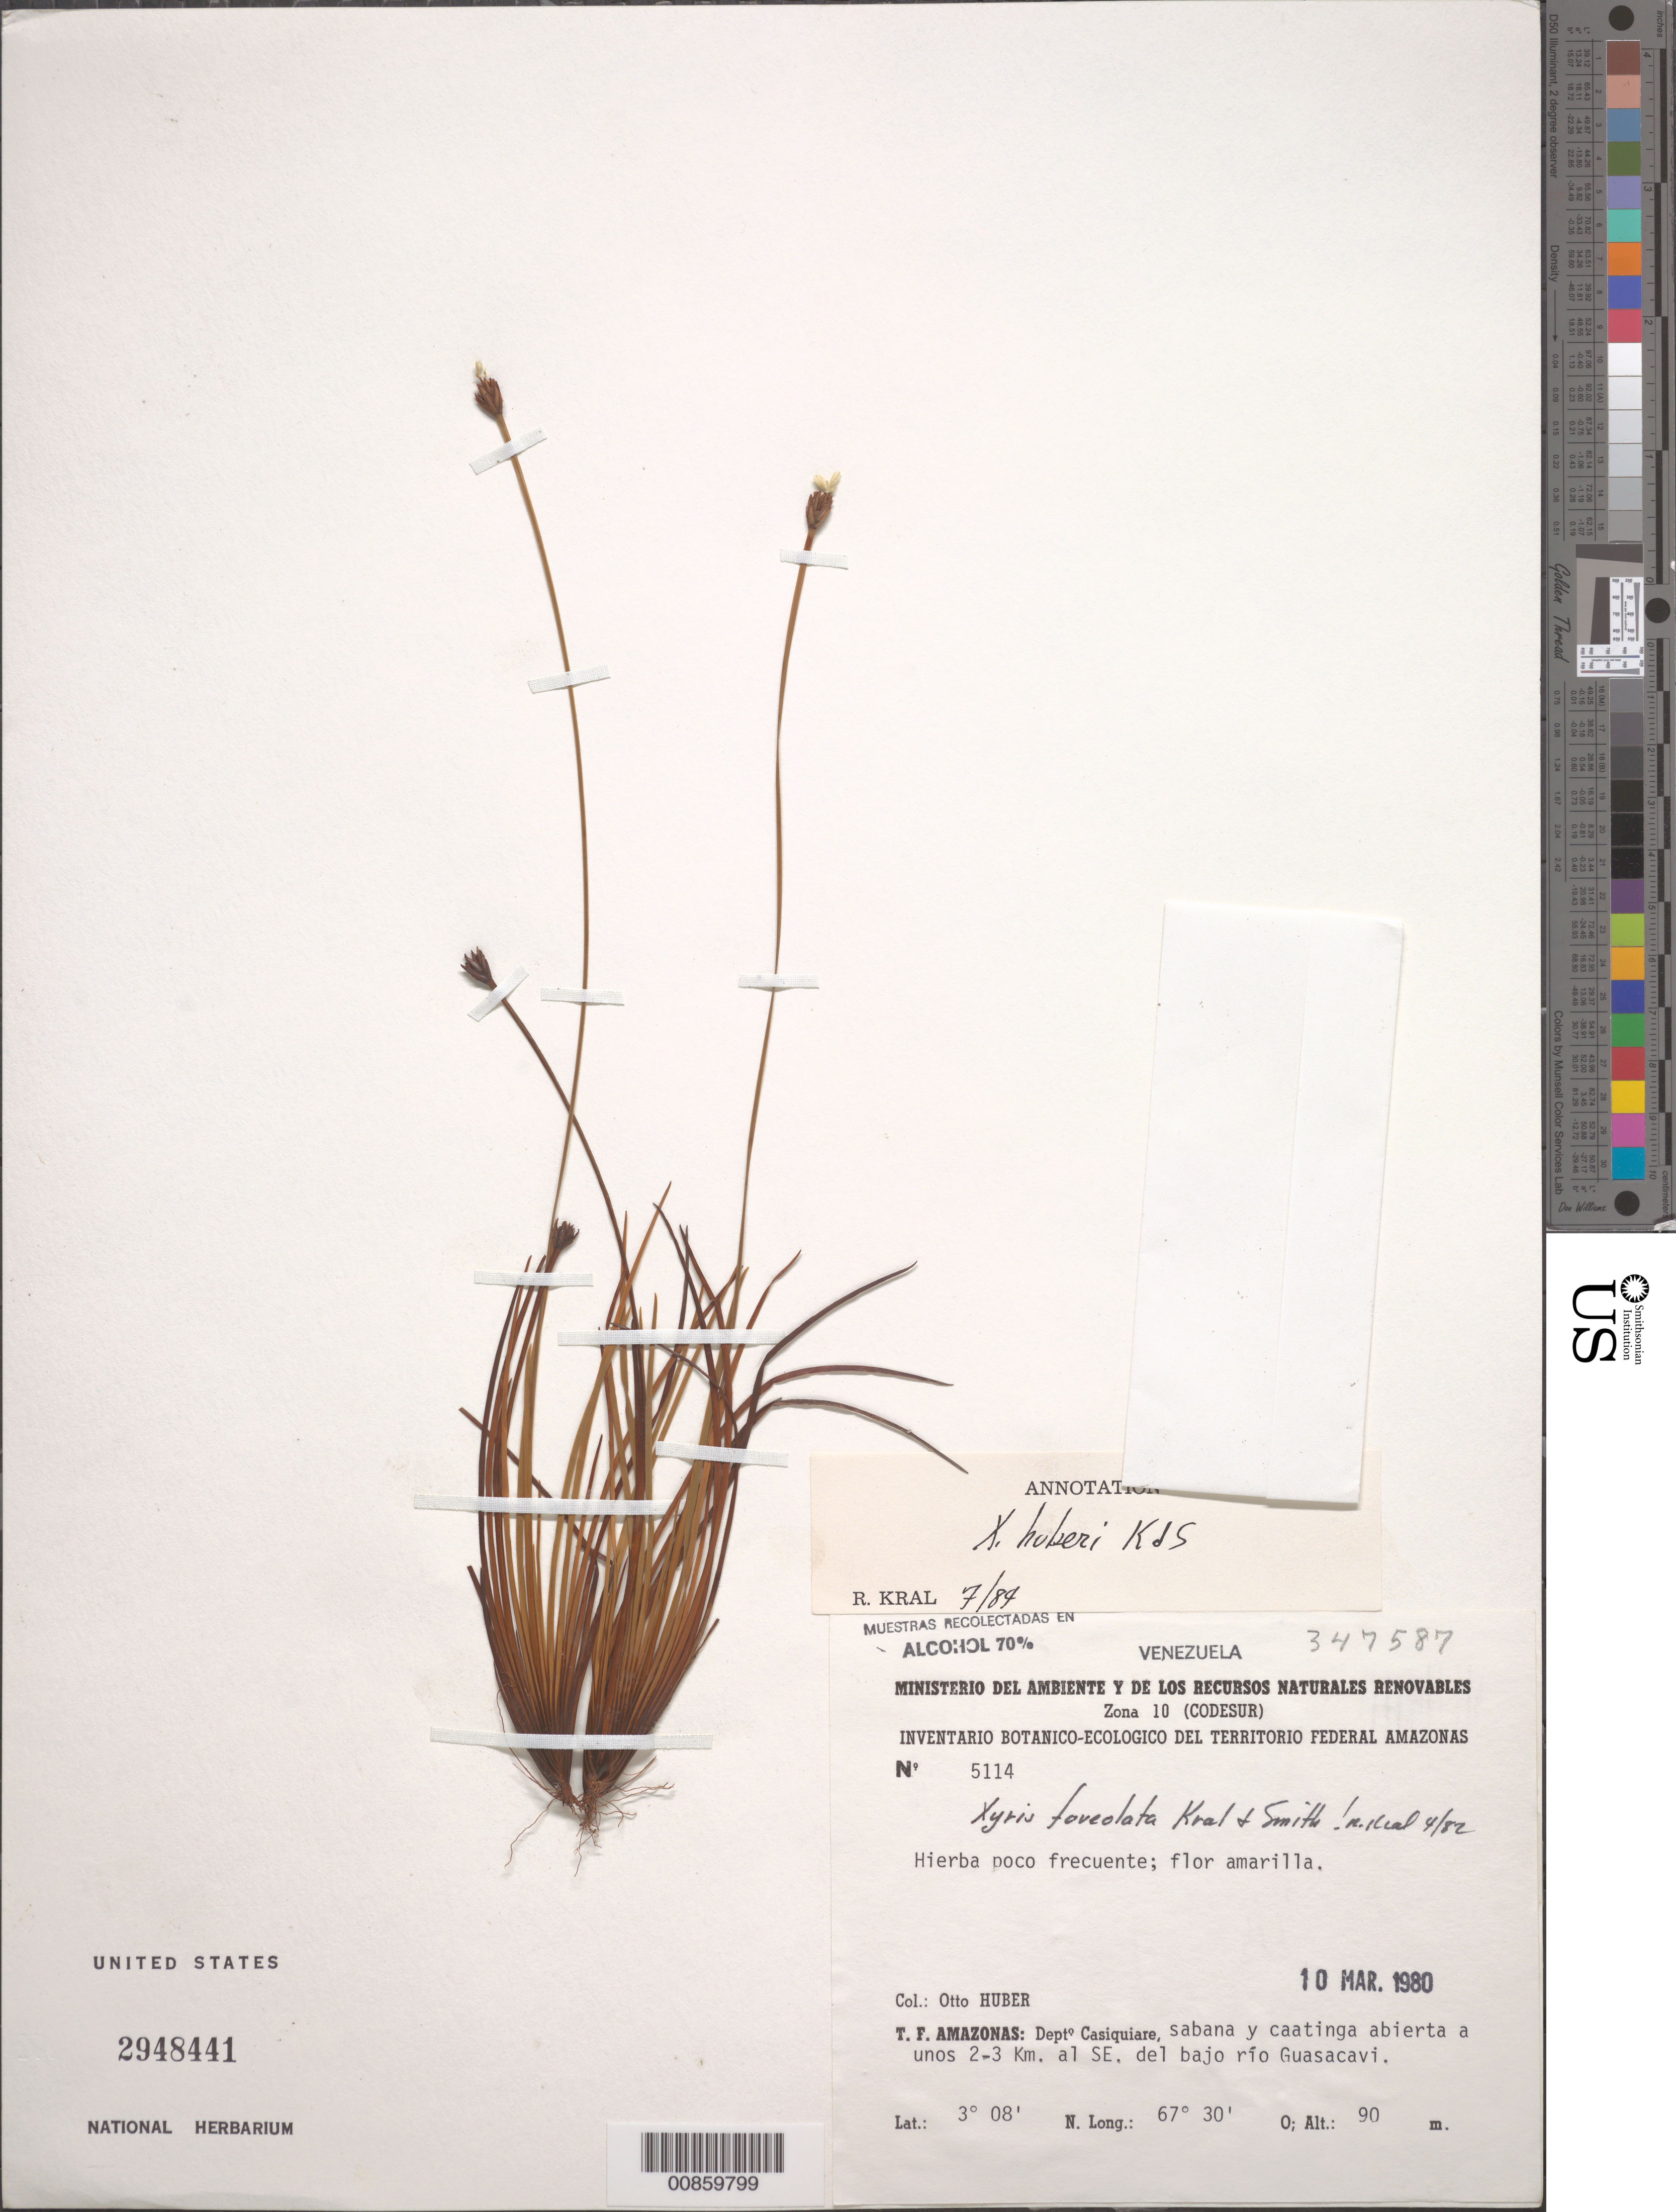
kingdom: Plantae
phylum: Tracheophyta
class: Liliopsida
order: Poales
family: Xyridaceae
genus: Xyris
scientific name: Xyris huberi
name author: Kral & L.B. Sm.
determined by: Kral, Robert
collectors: O. Huber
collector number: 5114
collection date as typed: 10-Mar-80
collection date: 1980-03-10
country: Venezuela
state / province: Amazonas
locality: Río Guasacavi, 2-3 km al SE del bajo rio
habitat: Sabana y caatinga abierta.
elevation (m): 90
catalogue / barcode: US 2948441